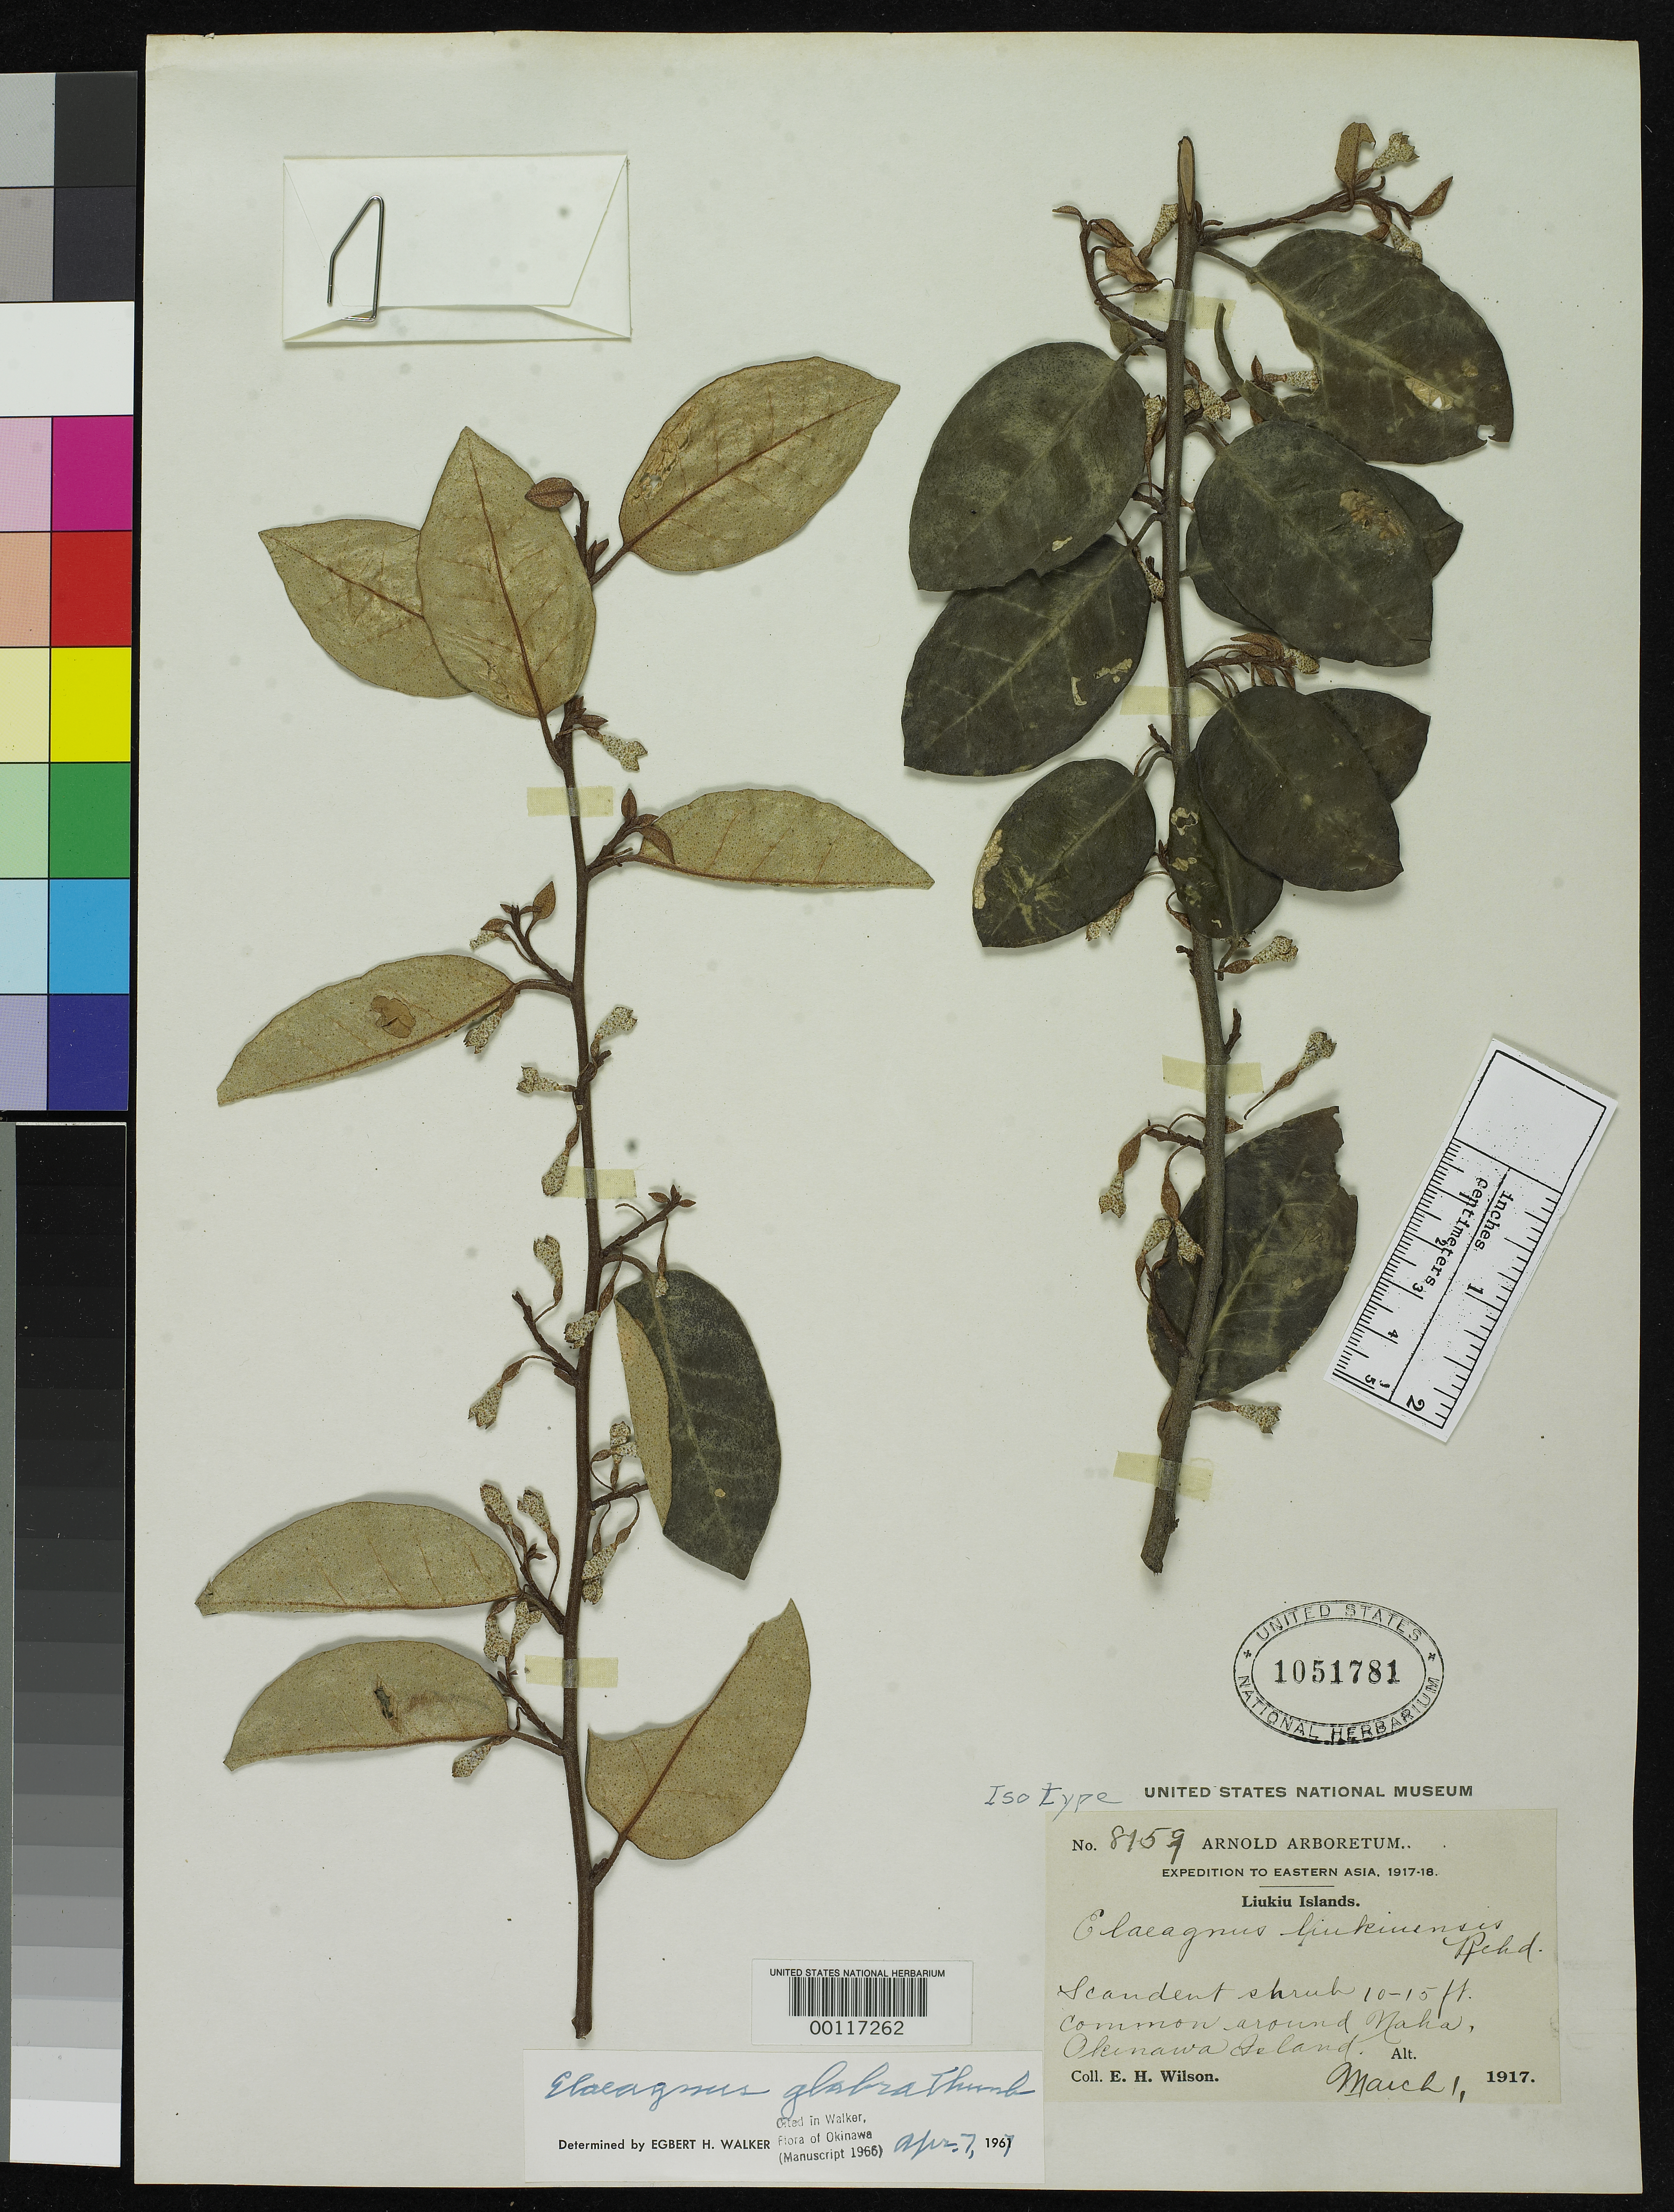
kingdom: Plantae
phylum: Tracheophyta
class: Magnoliopsida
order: Rosales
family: Elaeagnaceae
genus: Elaeagnus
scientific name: Elaeagnus liukiuensis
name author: Rehder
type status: Isotype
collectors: E. H. Wilson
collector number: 8159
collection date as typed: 01 Mar 1917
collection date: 1917-03-01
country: Japan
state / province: Okinawa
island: Naha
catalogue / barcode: US 1051781